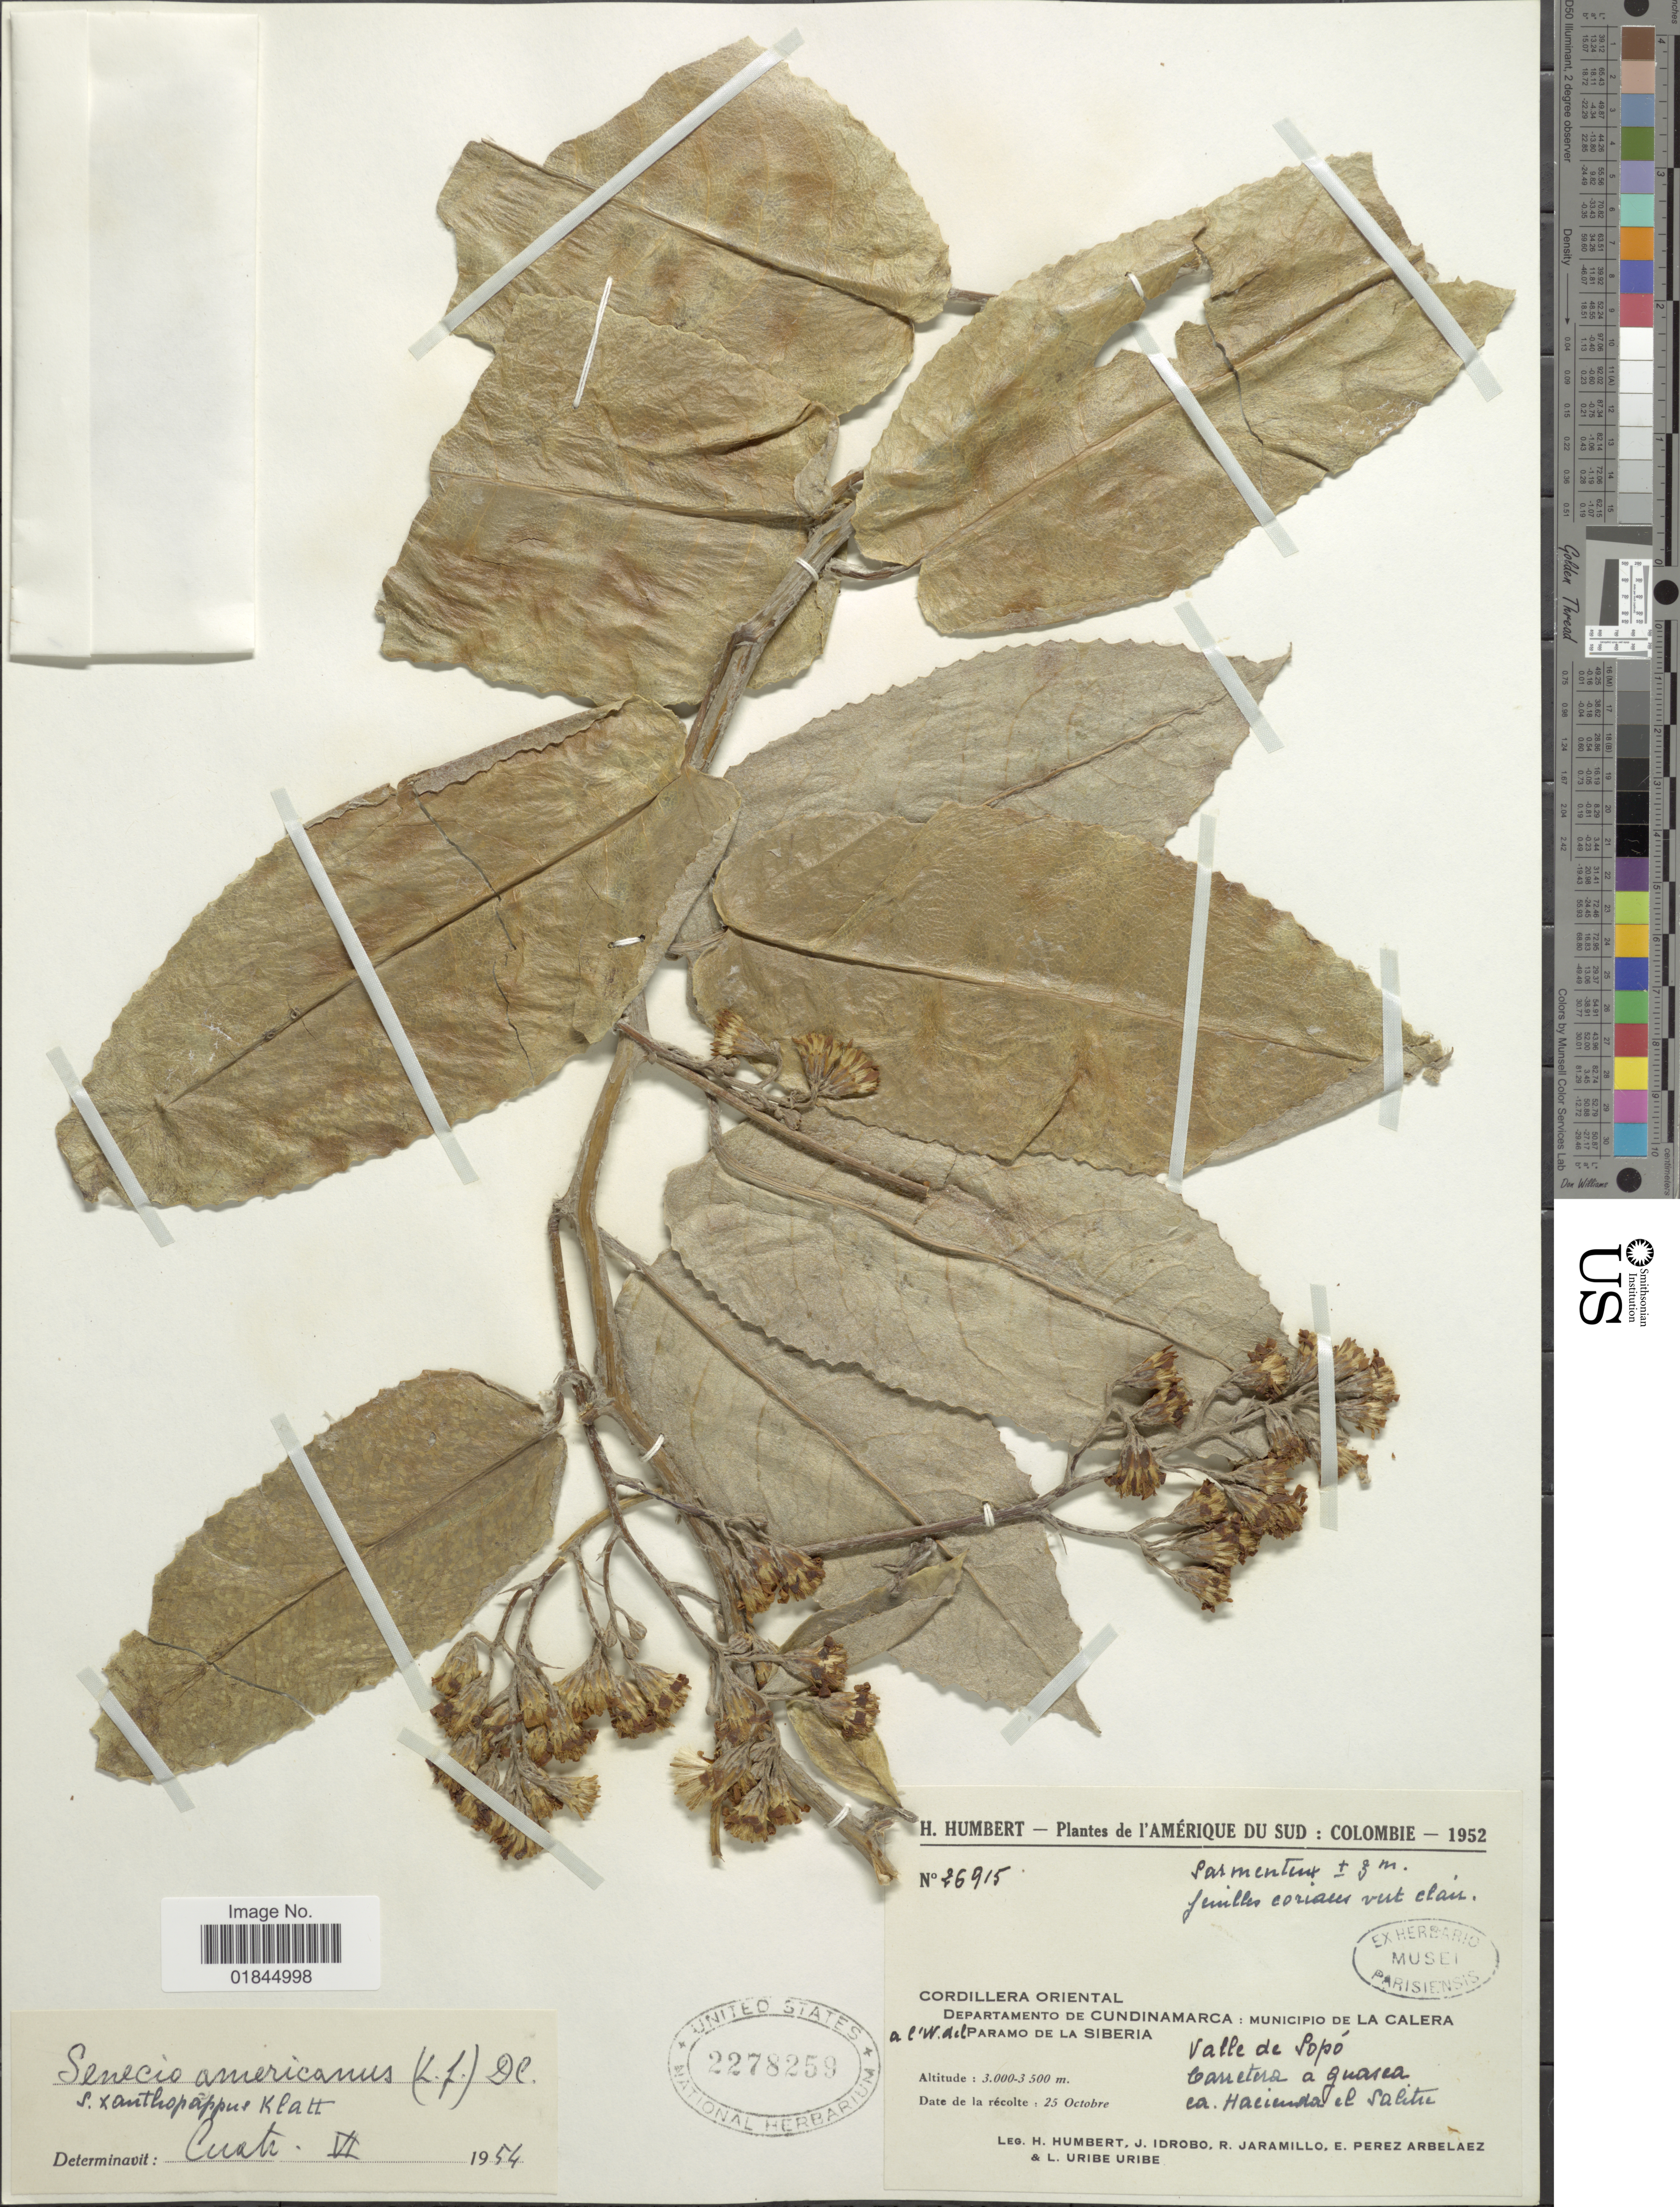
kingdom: Plantae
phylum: Tracheophyta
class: Magnoliopsida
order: Asterales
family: Asteraceae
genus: Pentacalia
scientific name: Pentacalia americana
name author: (L. f.) Cuatrec.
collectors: H. Humbert, J. M. Idrobo, R. Jaramillo M., E. Pérez Arbeláez & L. Uribe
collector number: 26915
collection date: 1952-10-25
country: Colombia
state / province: Cundinamarca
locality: Municipio de la Calera l'W. del Paramo de La Siberia. valle de Sopo, Carretera a Guasca ca. Hacienda el Salitre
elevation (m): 3000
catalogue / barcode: US 2278259